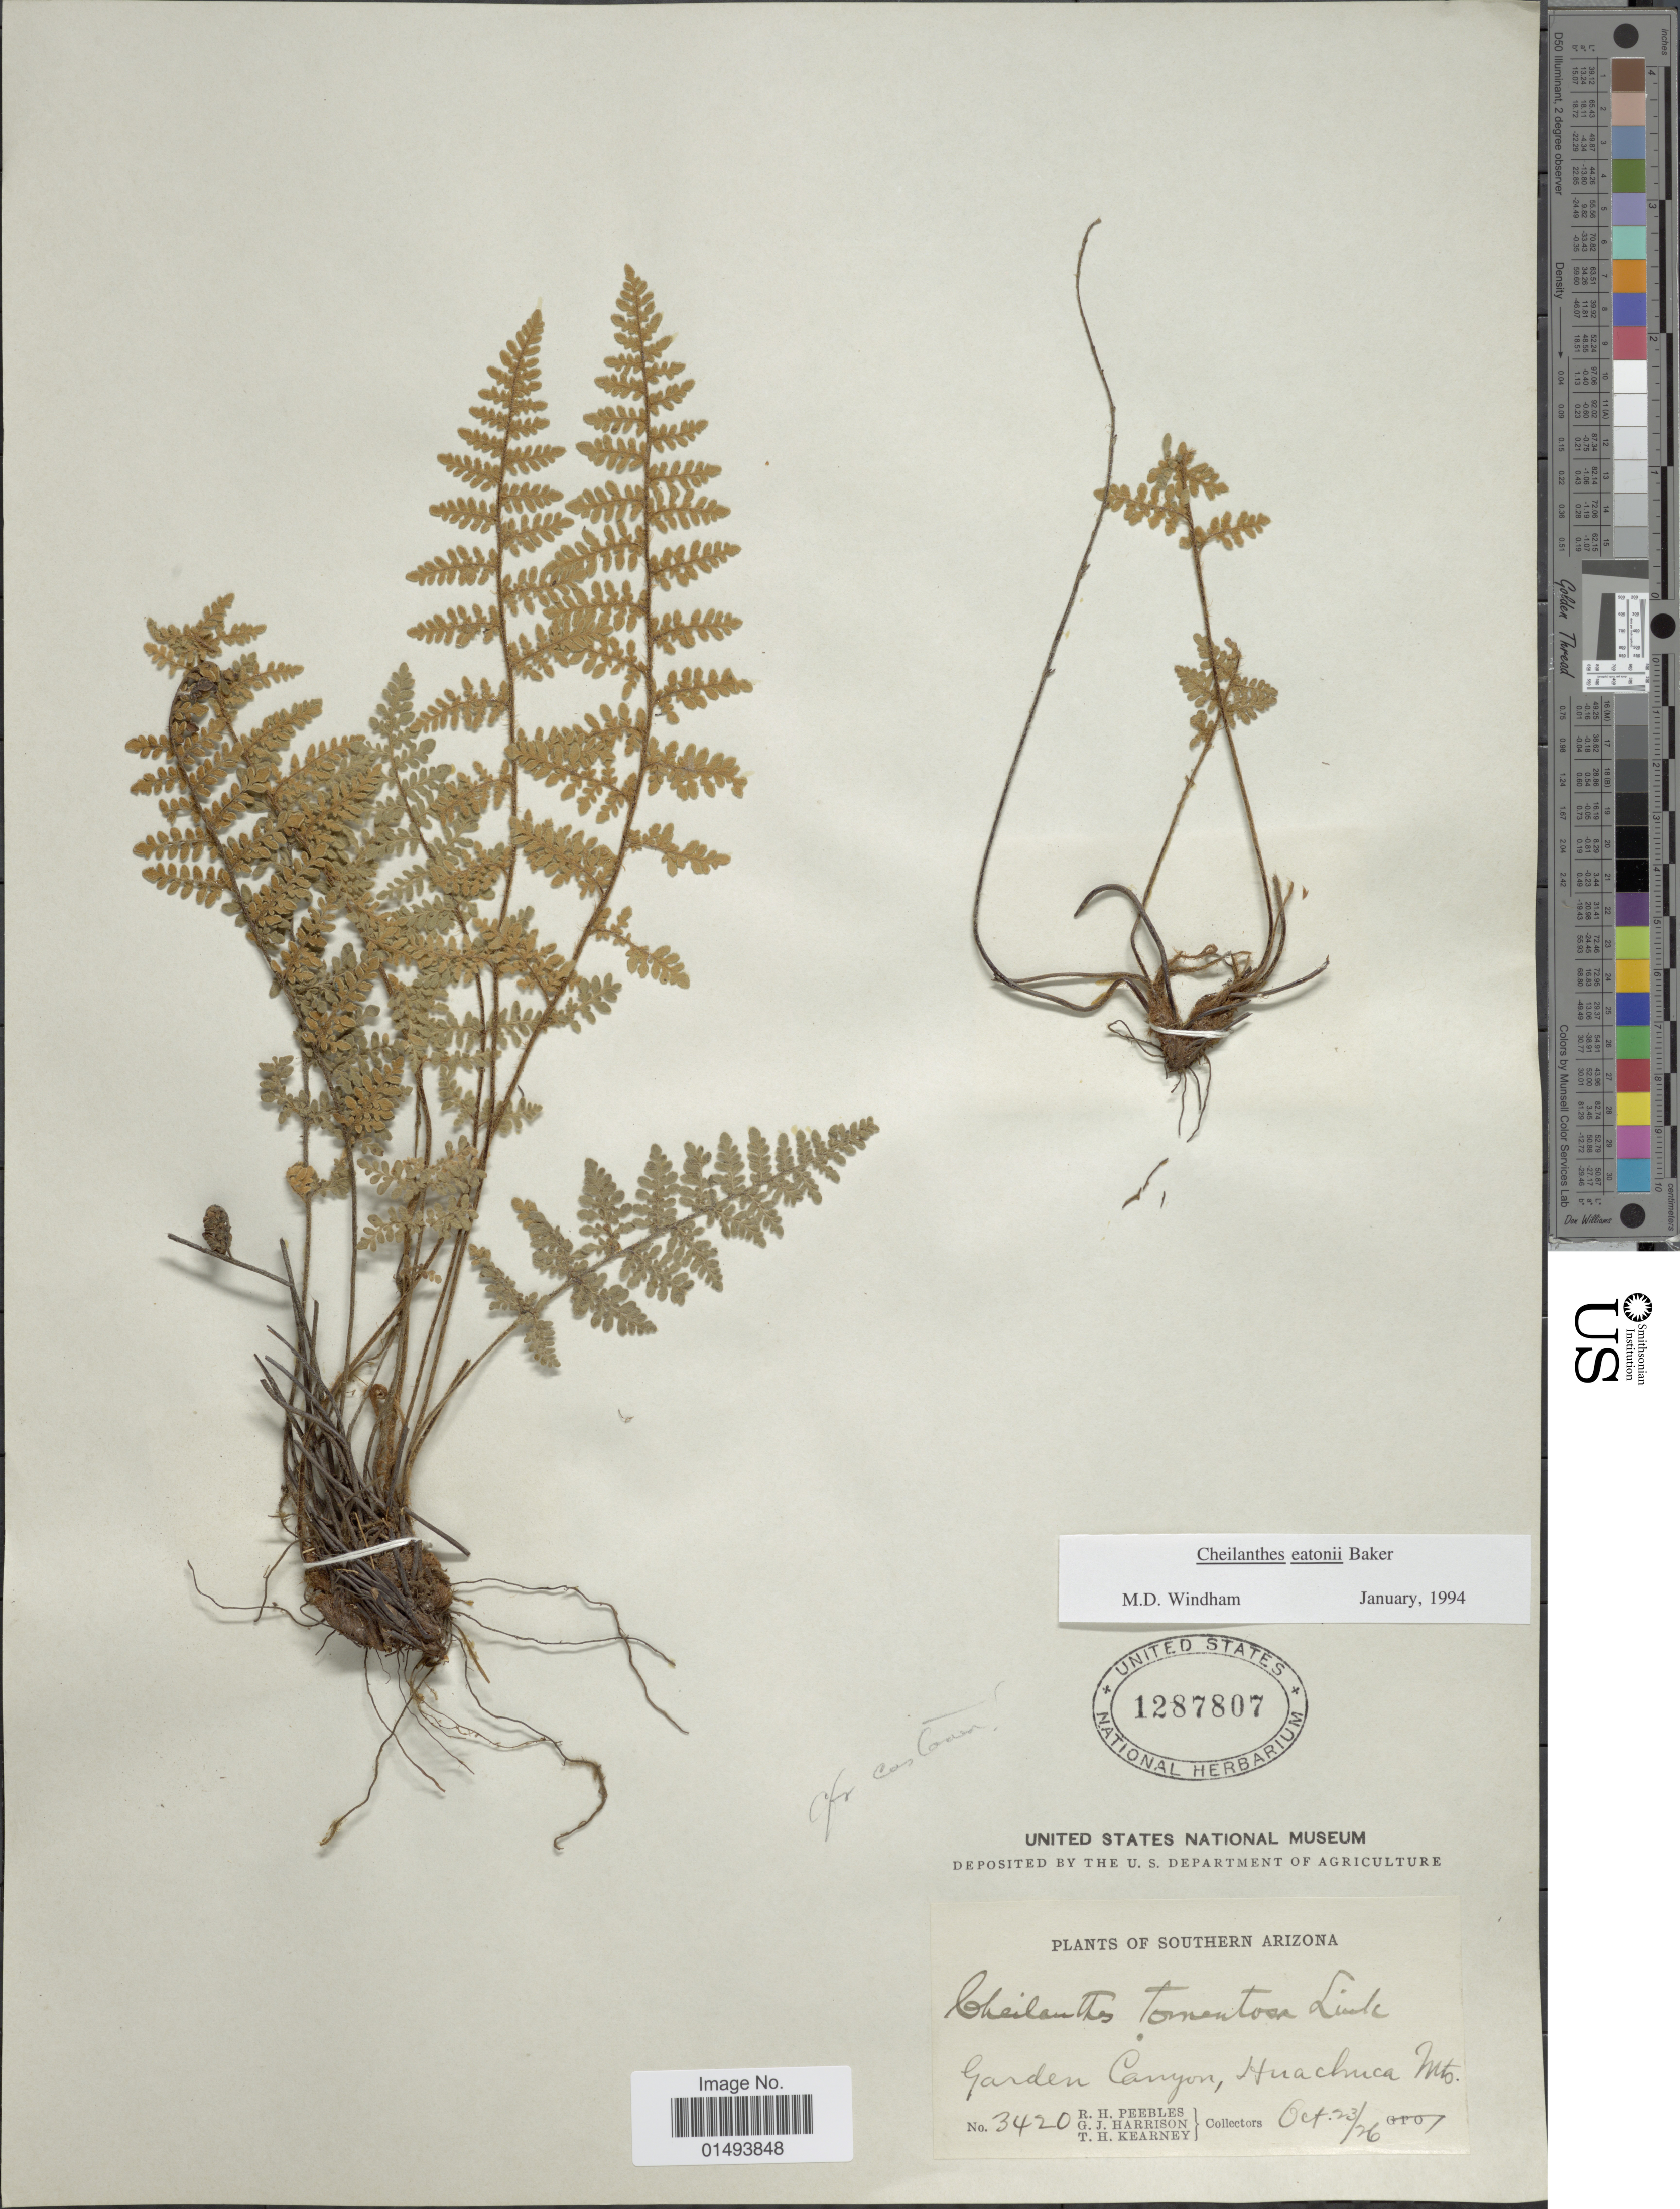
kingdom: Plantae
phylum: Tracheophyta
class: Polypodiopsida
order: Polypodiales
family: Pteridaceae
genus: Myriopteris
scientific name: Myriopteris rufa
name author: Fée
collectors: R. H. Peebles, G. J. Harrison & T. H. Kearney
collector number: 3420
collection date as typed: Transcribed d/m/y: 23/10/26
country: United States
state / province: Arizona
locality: Plants of Southern Arizona, Garden Canyon, Huachuca Mts.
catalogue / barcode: US 1287807